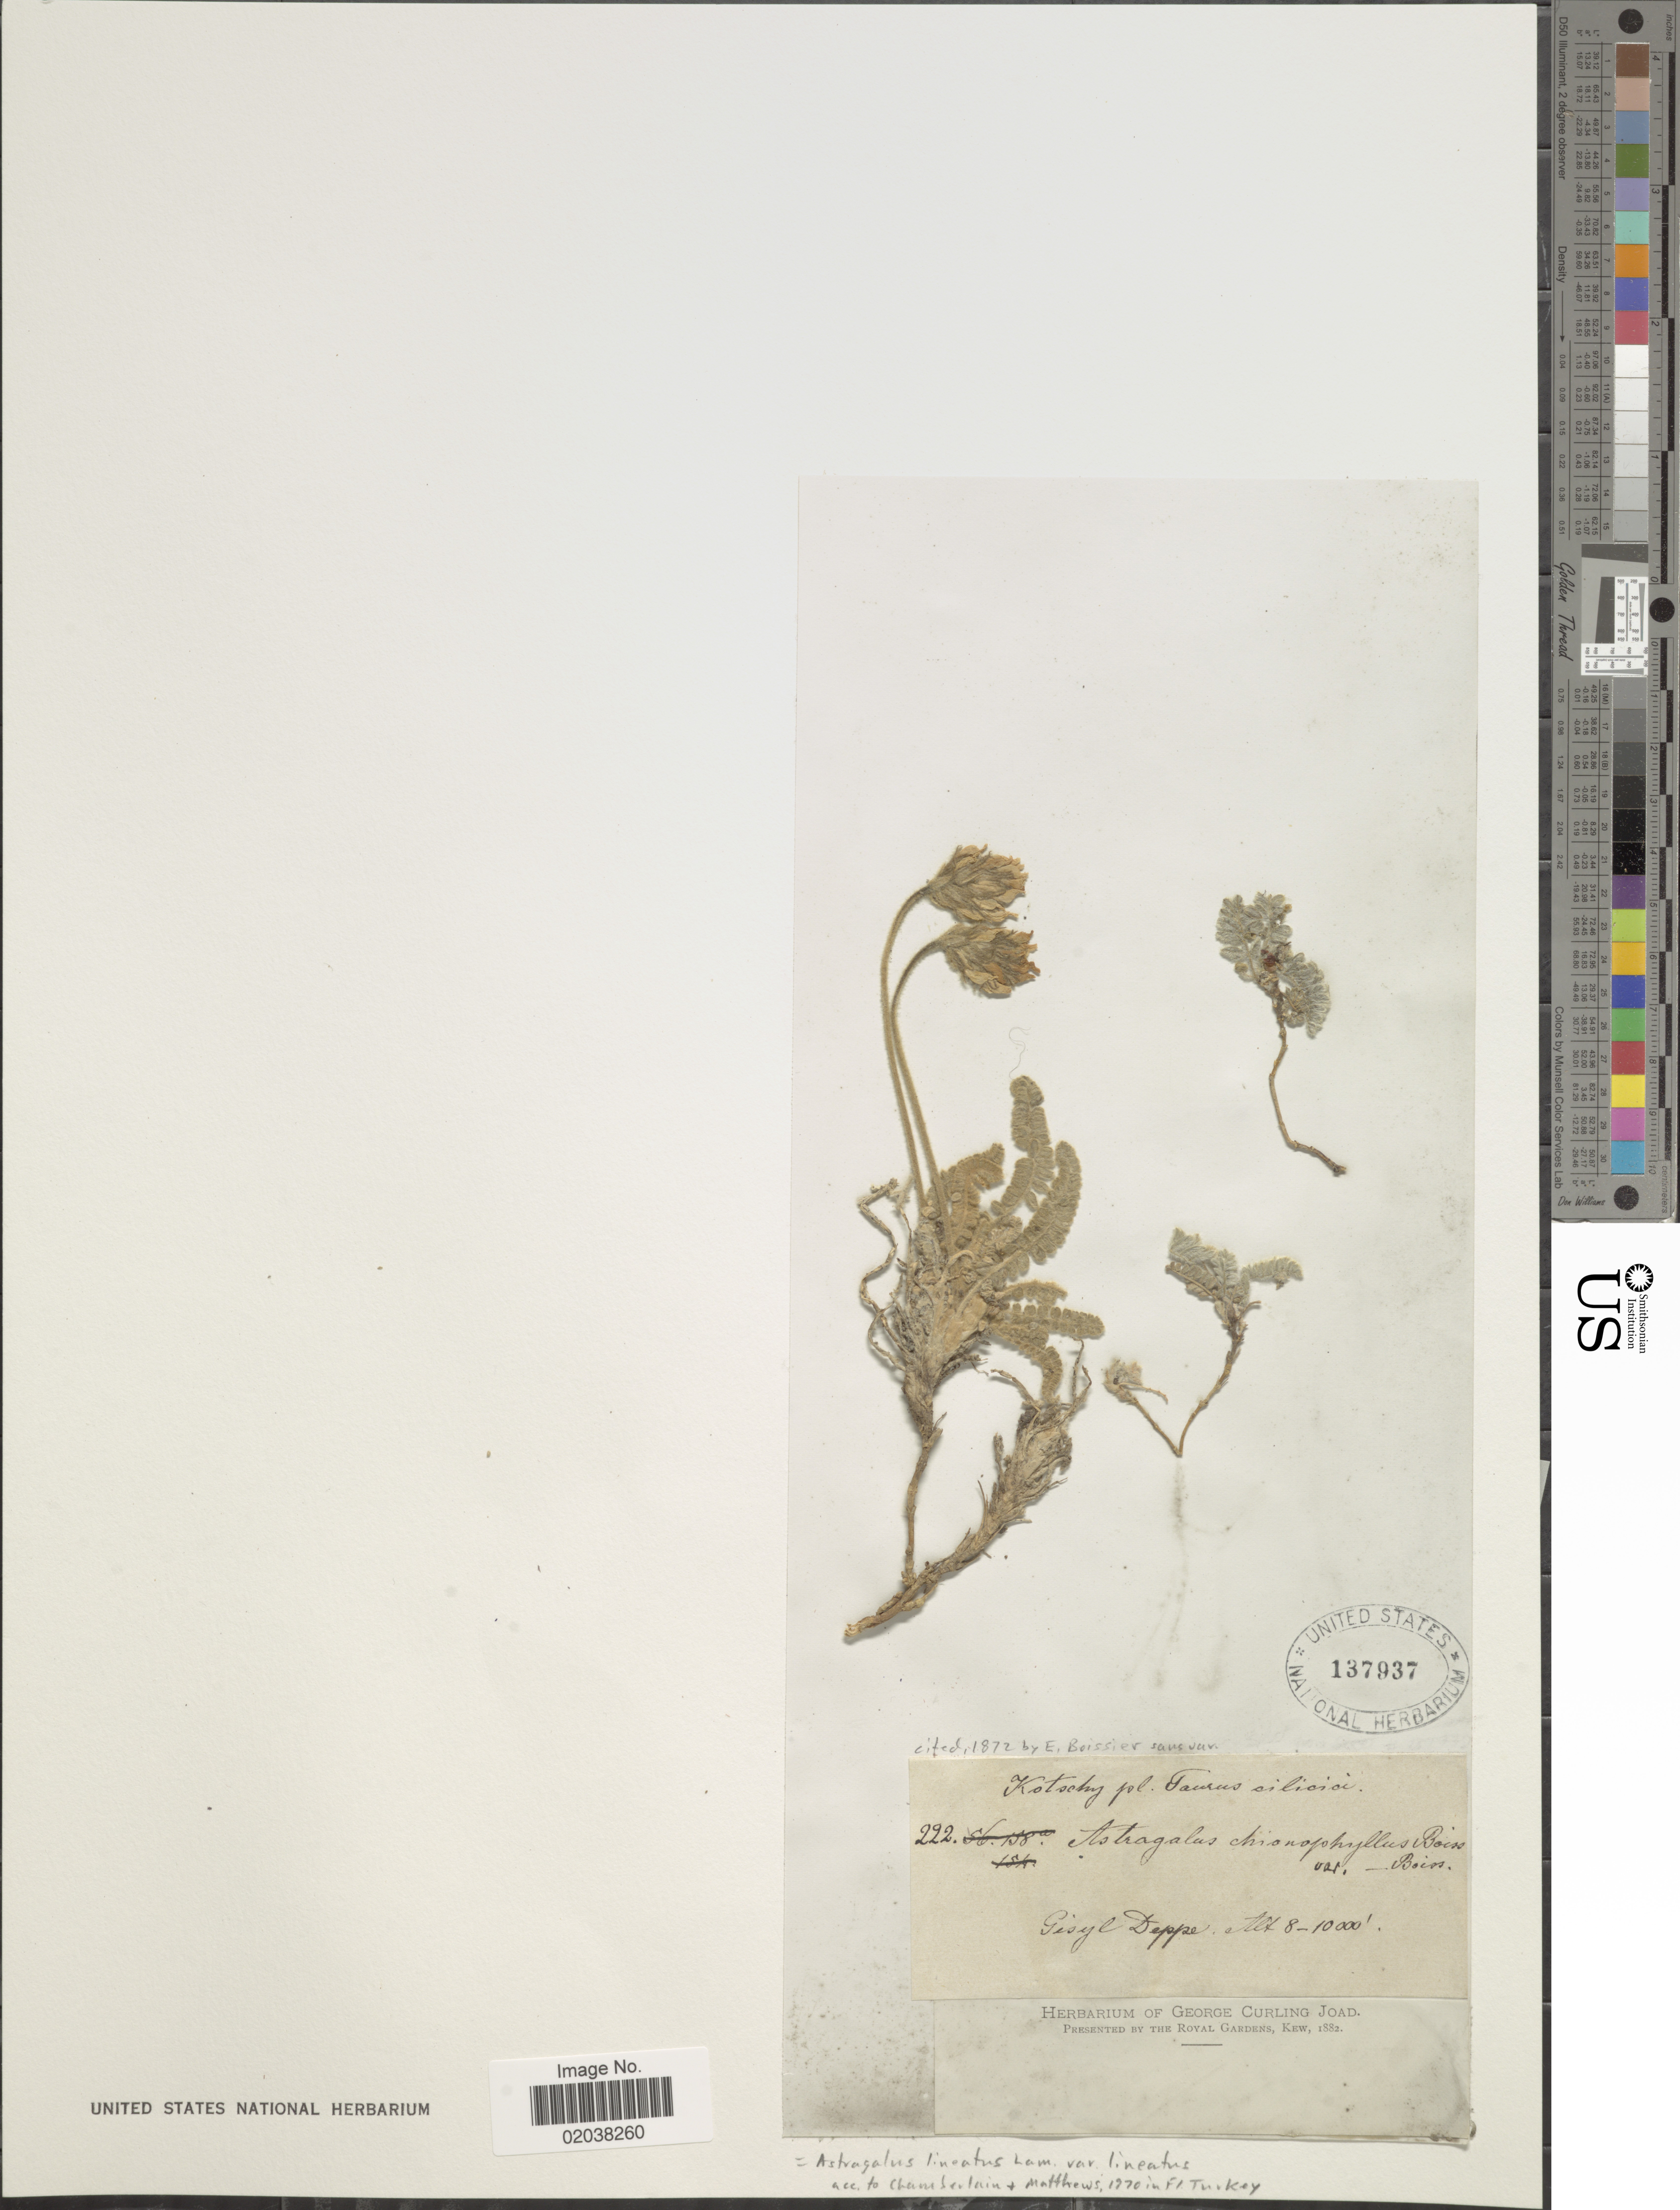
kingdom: Plantae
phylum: Tracheophyta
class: Magnoliopsida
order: Fabales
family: Fabaceae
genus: Astragalus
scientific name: Astragalus lineatus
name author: Lam.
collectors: K. G. Kotschy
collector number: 222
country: Turkey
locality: Gisyl Deppe.Taurus cilicici.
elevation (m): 2438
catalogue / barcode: US 137937